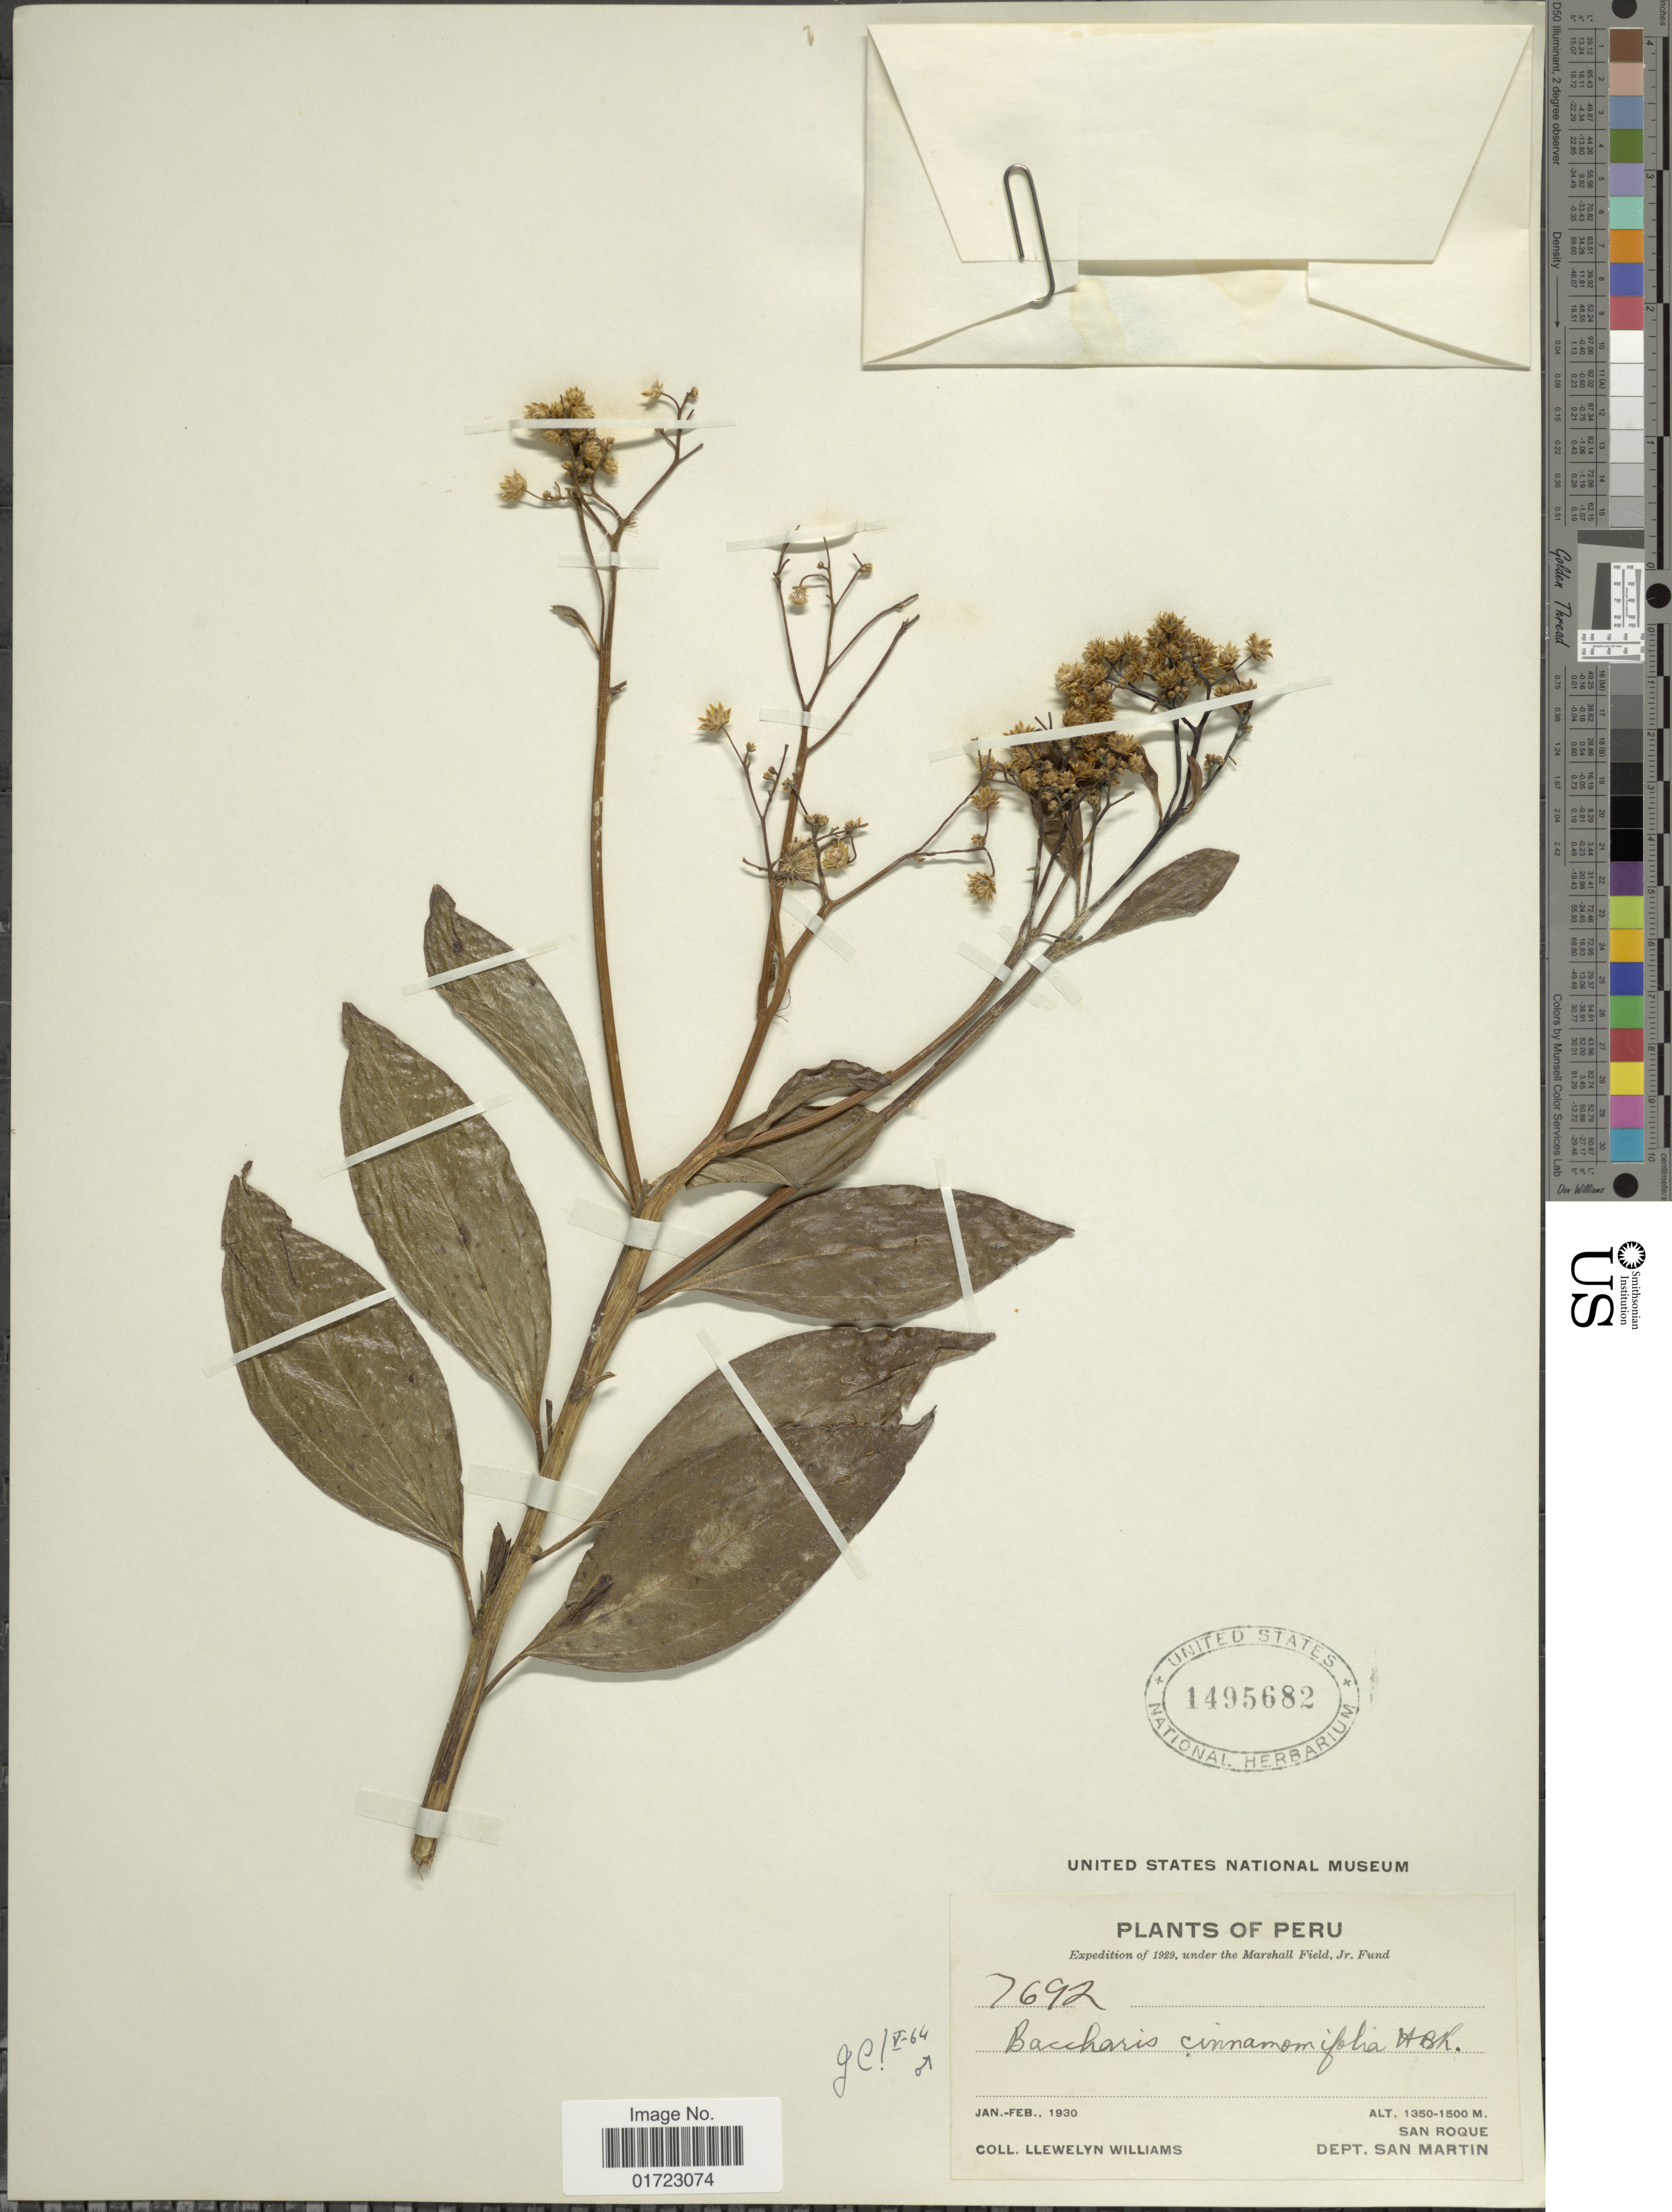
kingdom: Plantae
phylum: Tracheophyta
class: Magnoliopsida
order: Asterales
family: Asteraceae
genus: Baccharis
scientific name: Baccharis pedunculata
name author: (Mill.) Cabrera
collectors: Ll. Williams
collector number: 7692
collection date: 1930-01/1930-02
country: Peru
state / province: San Martín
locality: San Roque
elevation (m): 1350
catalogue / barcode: US 1495682